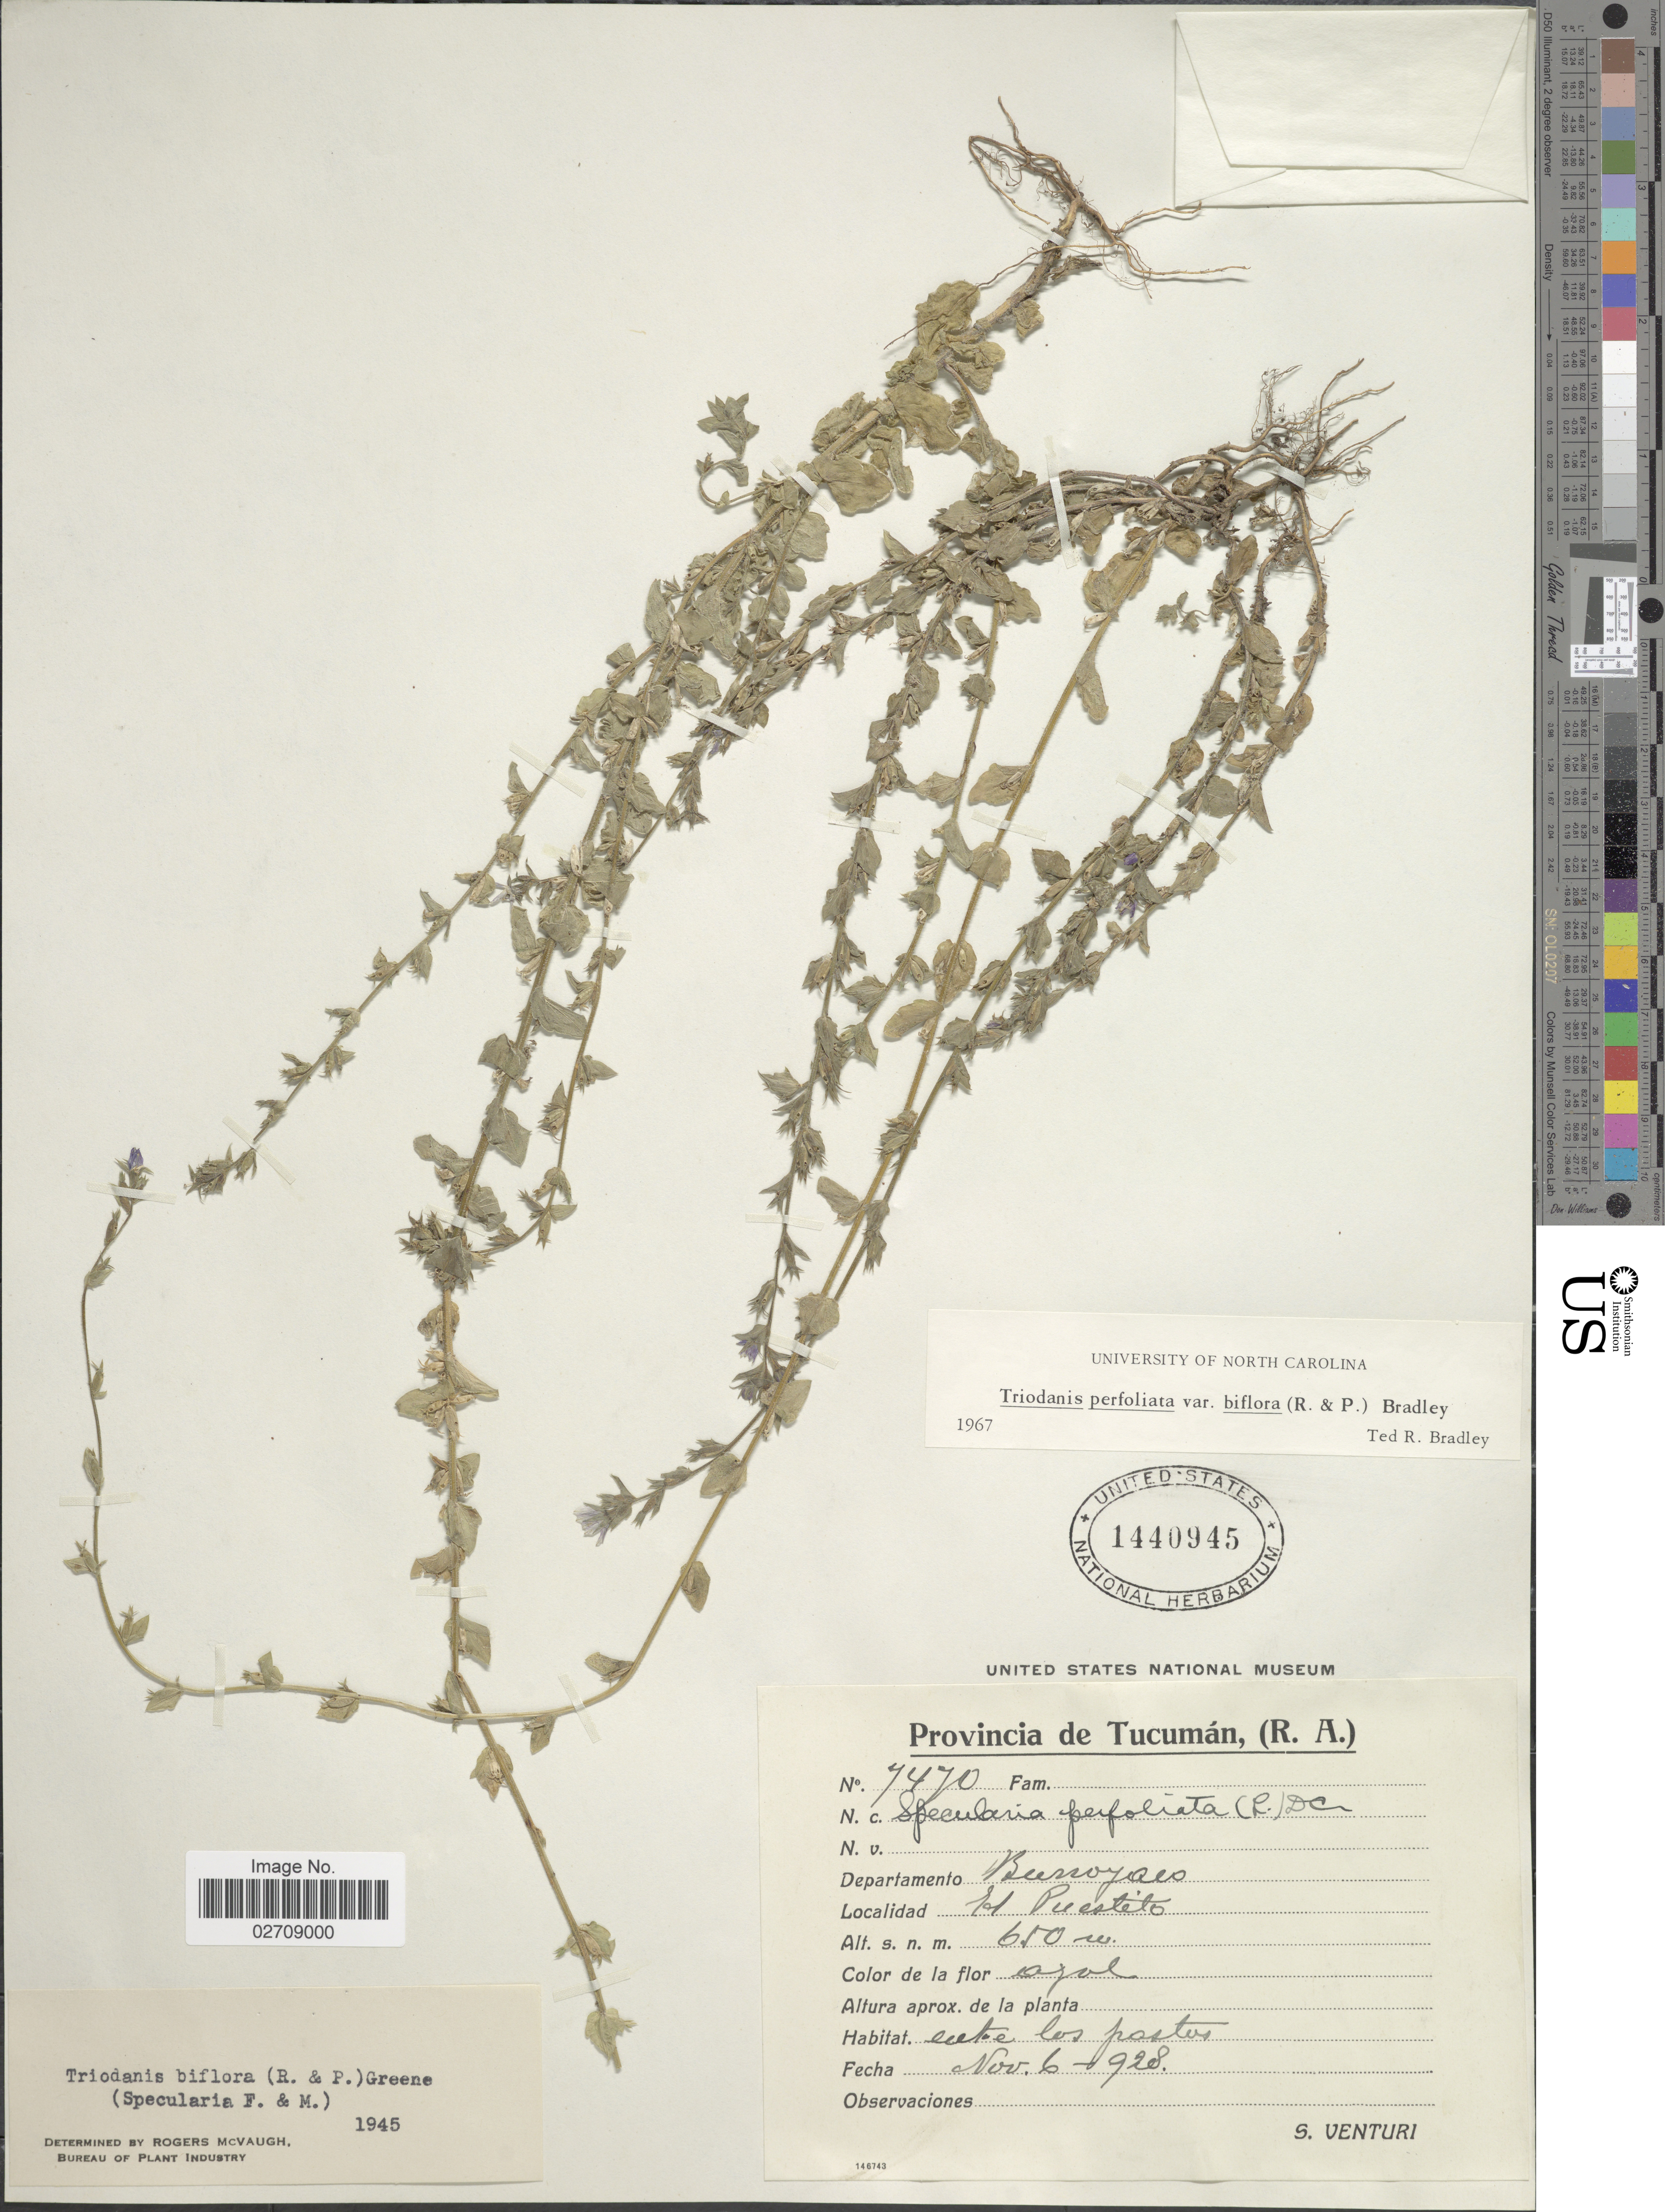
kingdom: Plantae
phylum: Tracheophyta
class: Magnoliopsida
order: Asterales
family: Campanulaceae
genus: Triodanis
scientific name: Triodanis perfoliata var. biflora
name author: (Ruiz & Pav.) Bradley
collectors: S. Venturi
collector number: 7470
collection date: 1928-11-06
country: Argentina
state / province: Tucuman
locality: R. A. Departamento Burroyaco. El Puestito.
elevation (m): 650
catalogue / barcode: US 1440945